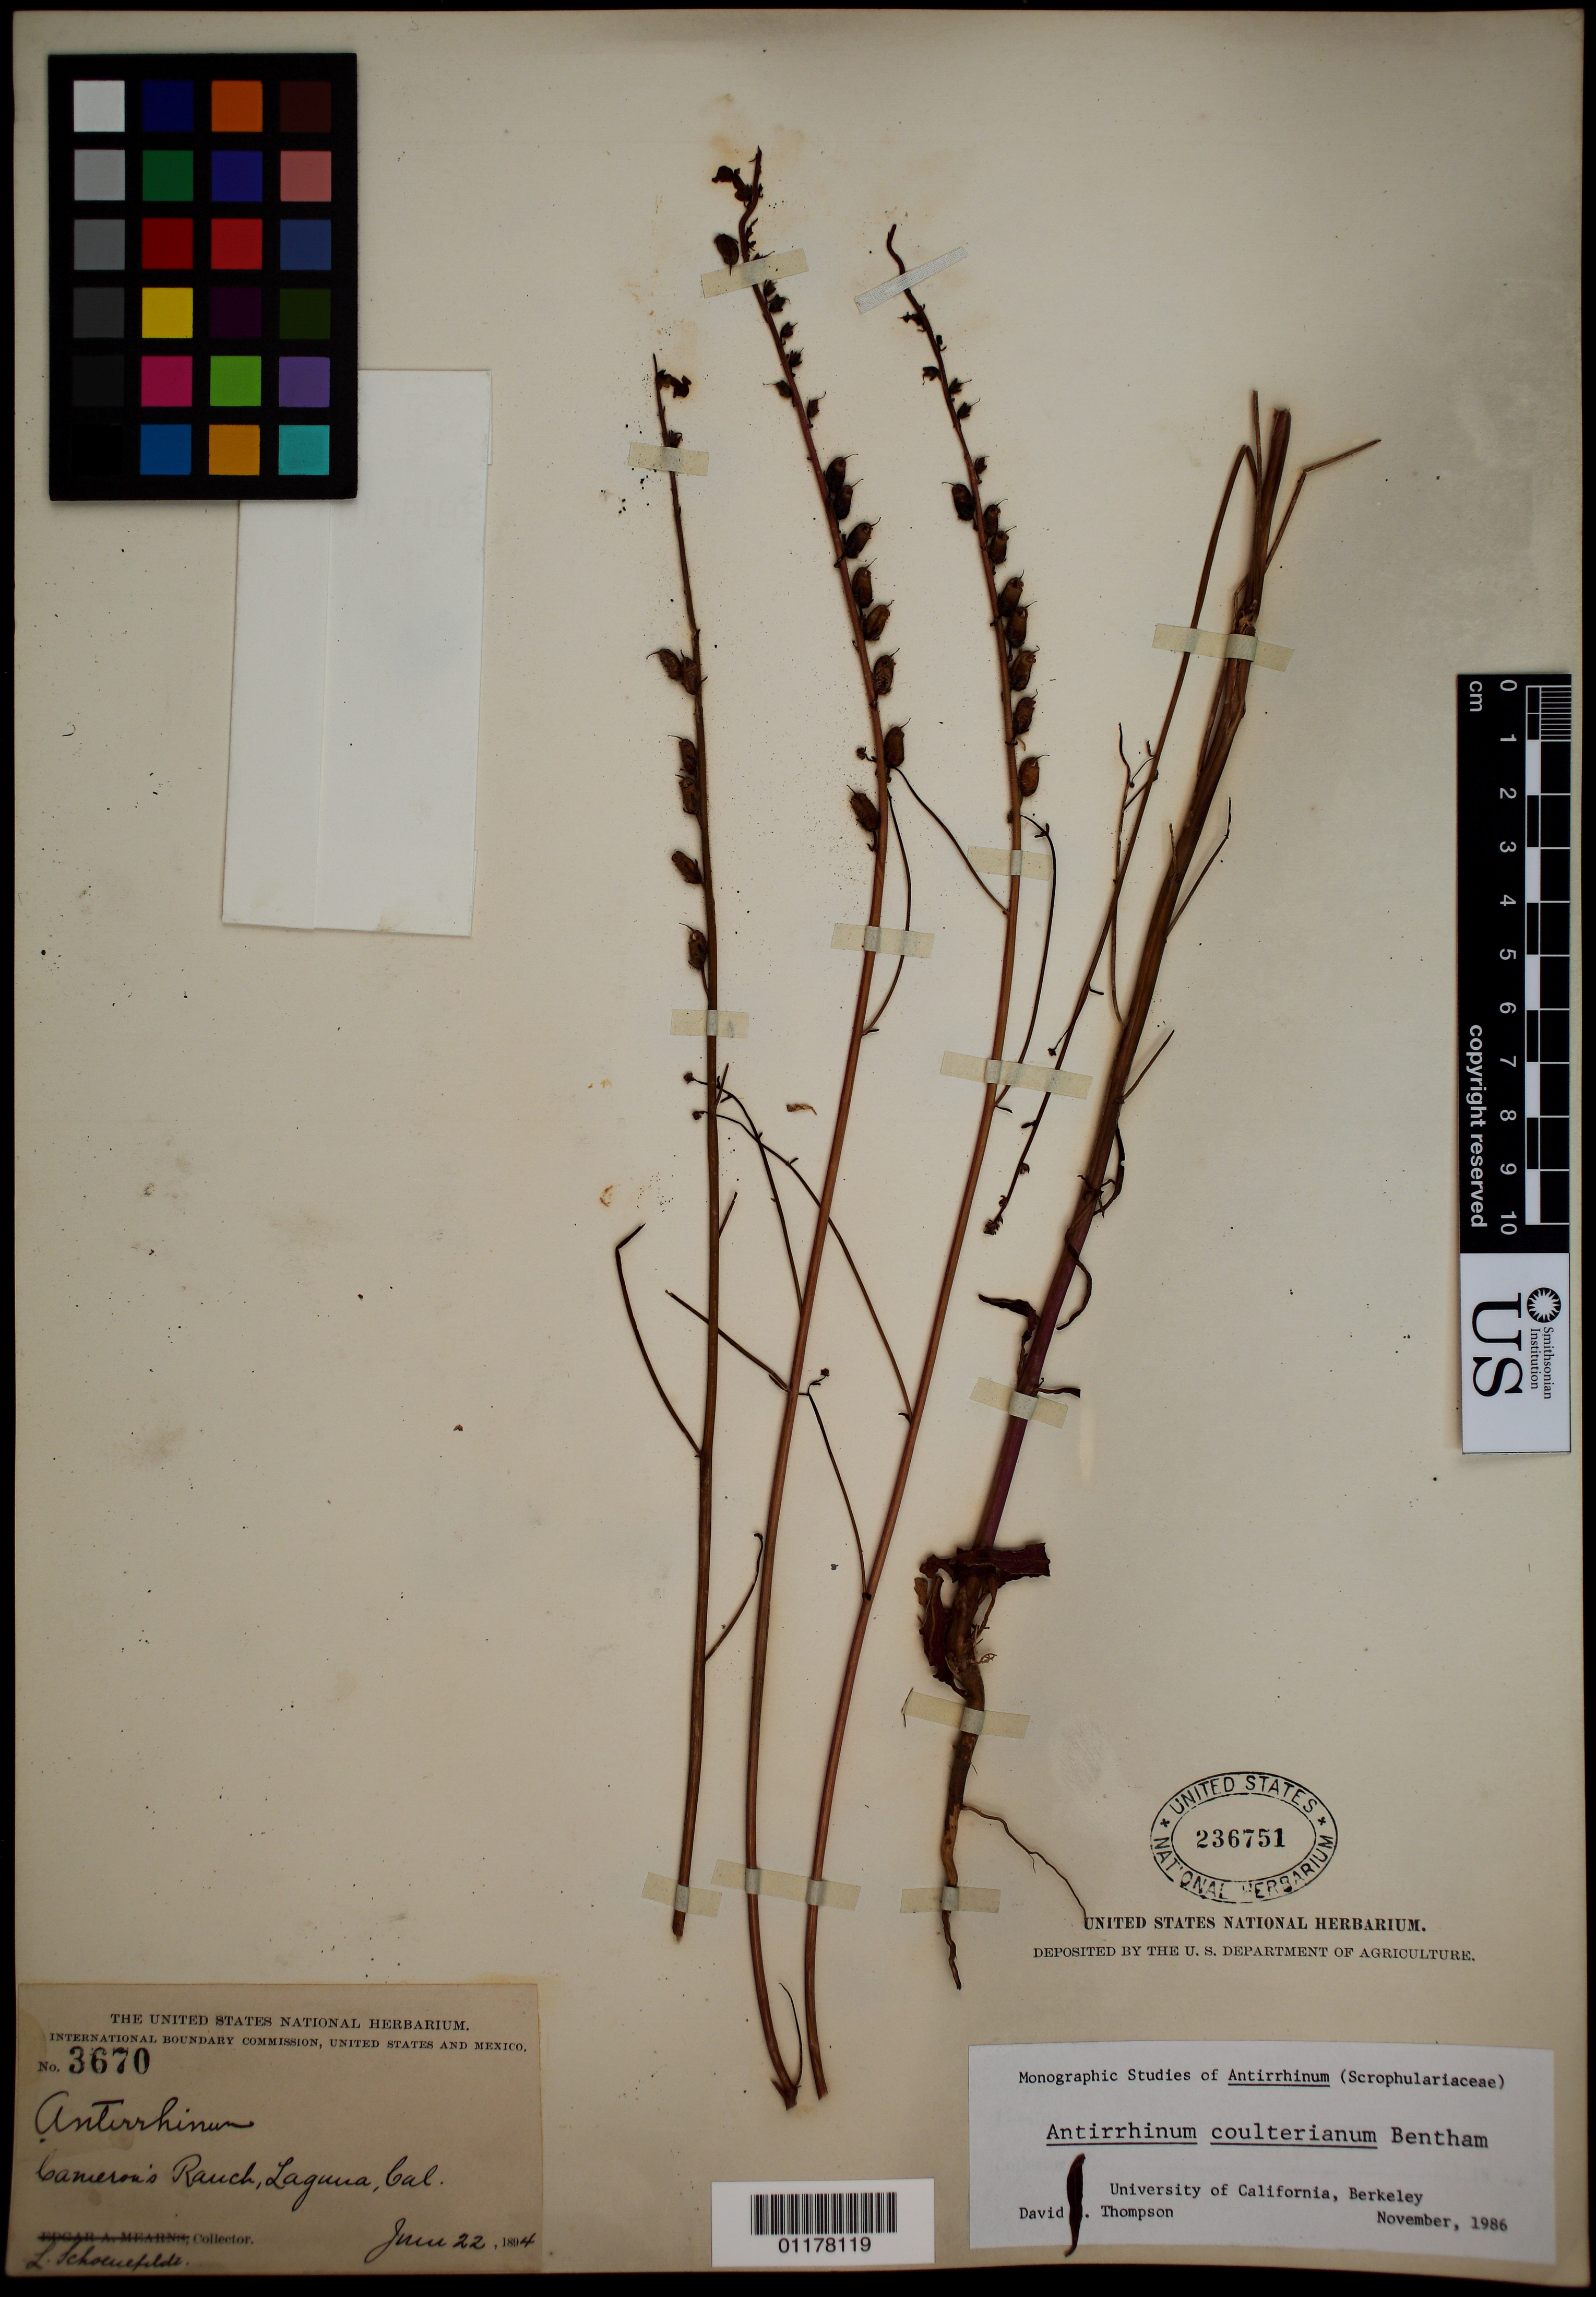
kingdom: Plantae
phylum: Tracheophyta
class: Magnoliopsida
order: Lamiales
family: Plantaginaceae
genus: Sairocarpus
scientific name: Sairocarpus coulterianus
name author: (Benth.) D.A. Sutton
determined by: Thompson, D. M.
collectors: L. Schounfeldt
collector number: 3670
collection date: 1894-06-22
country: United States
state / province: California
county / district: Orange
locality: Laguna, Cameron's Ranch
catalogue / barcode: US 236751